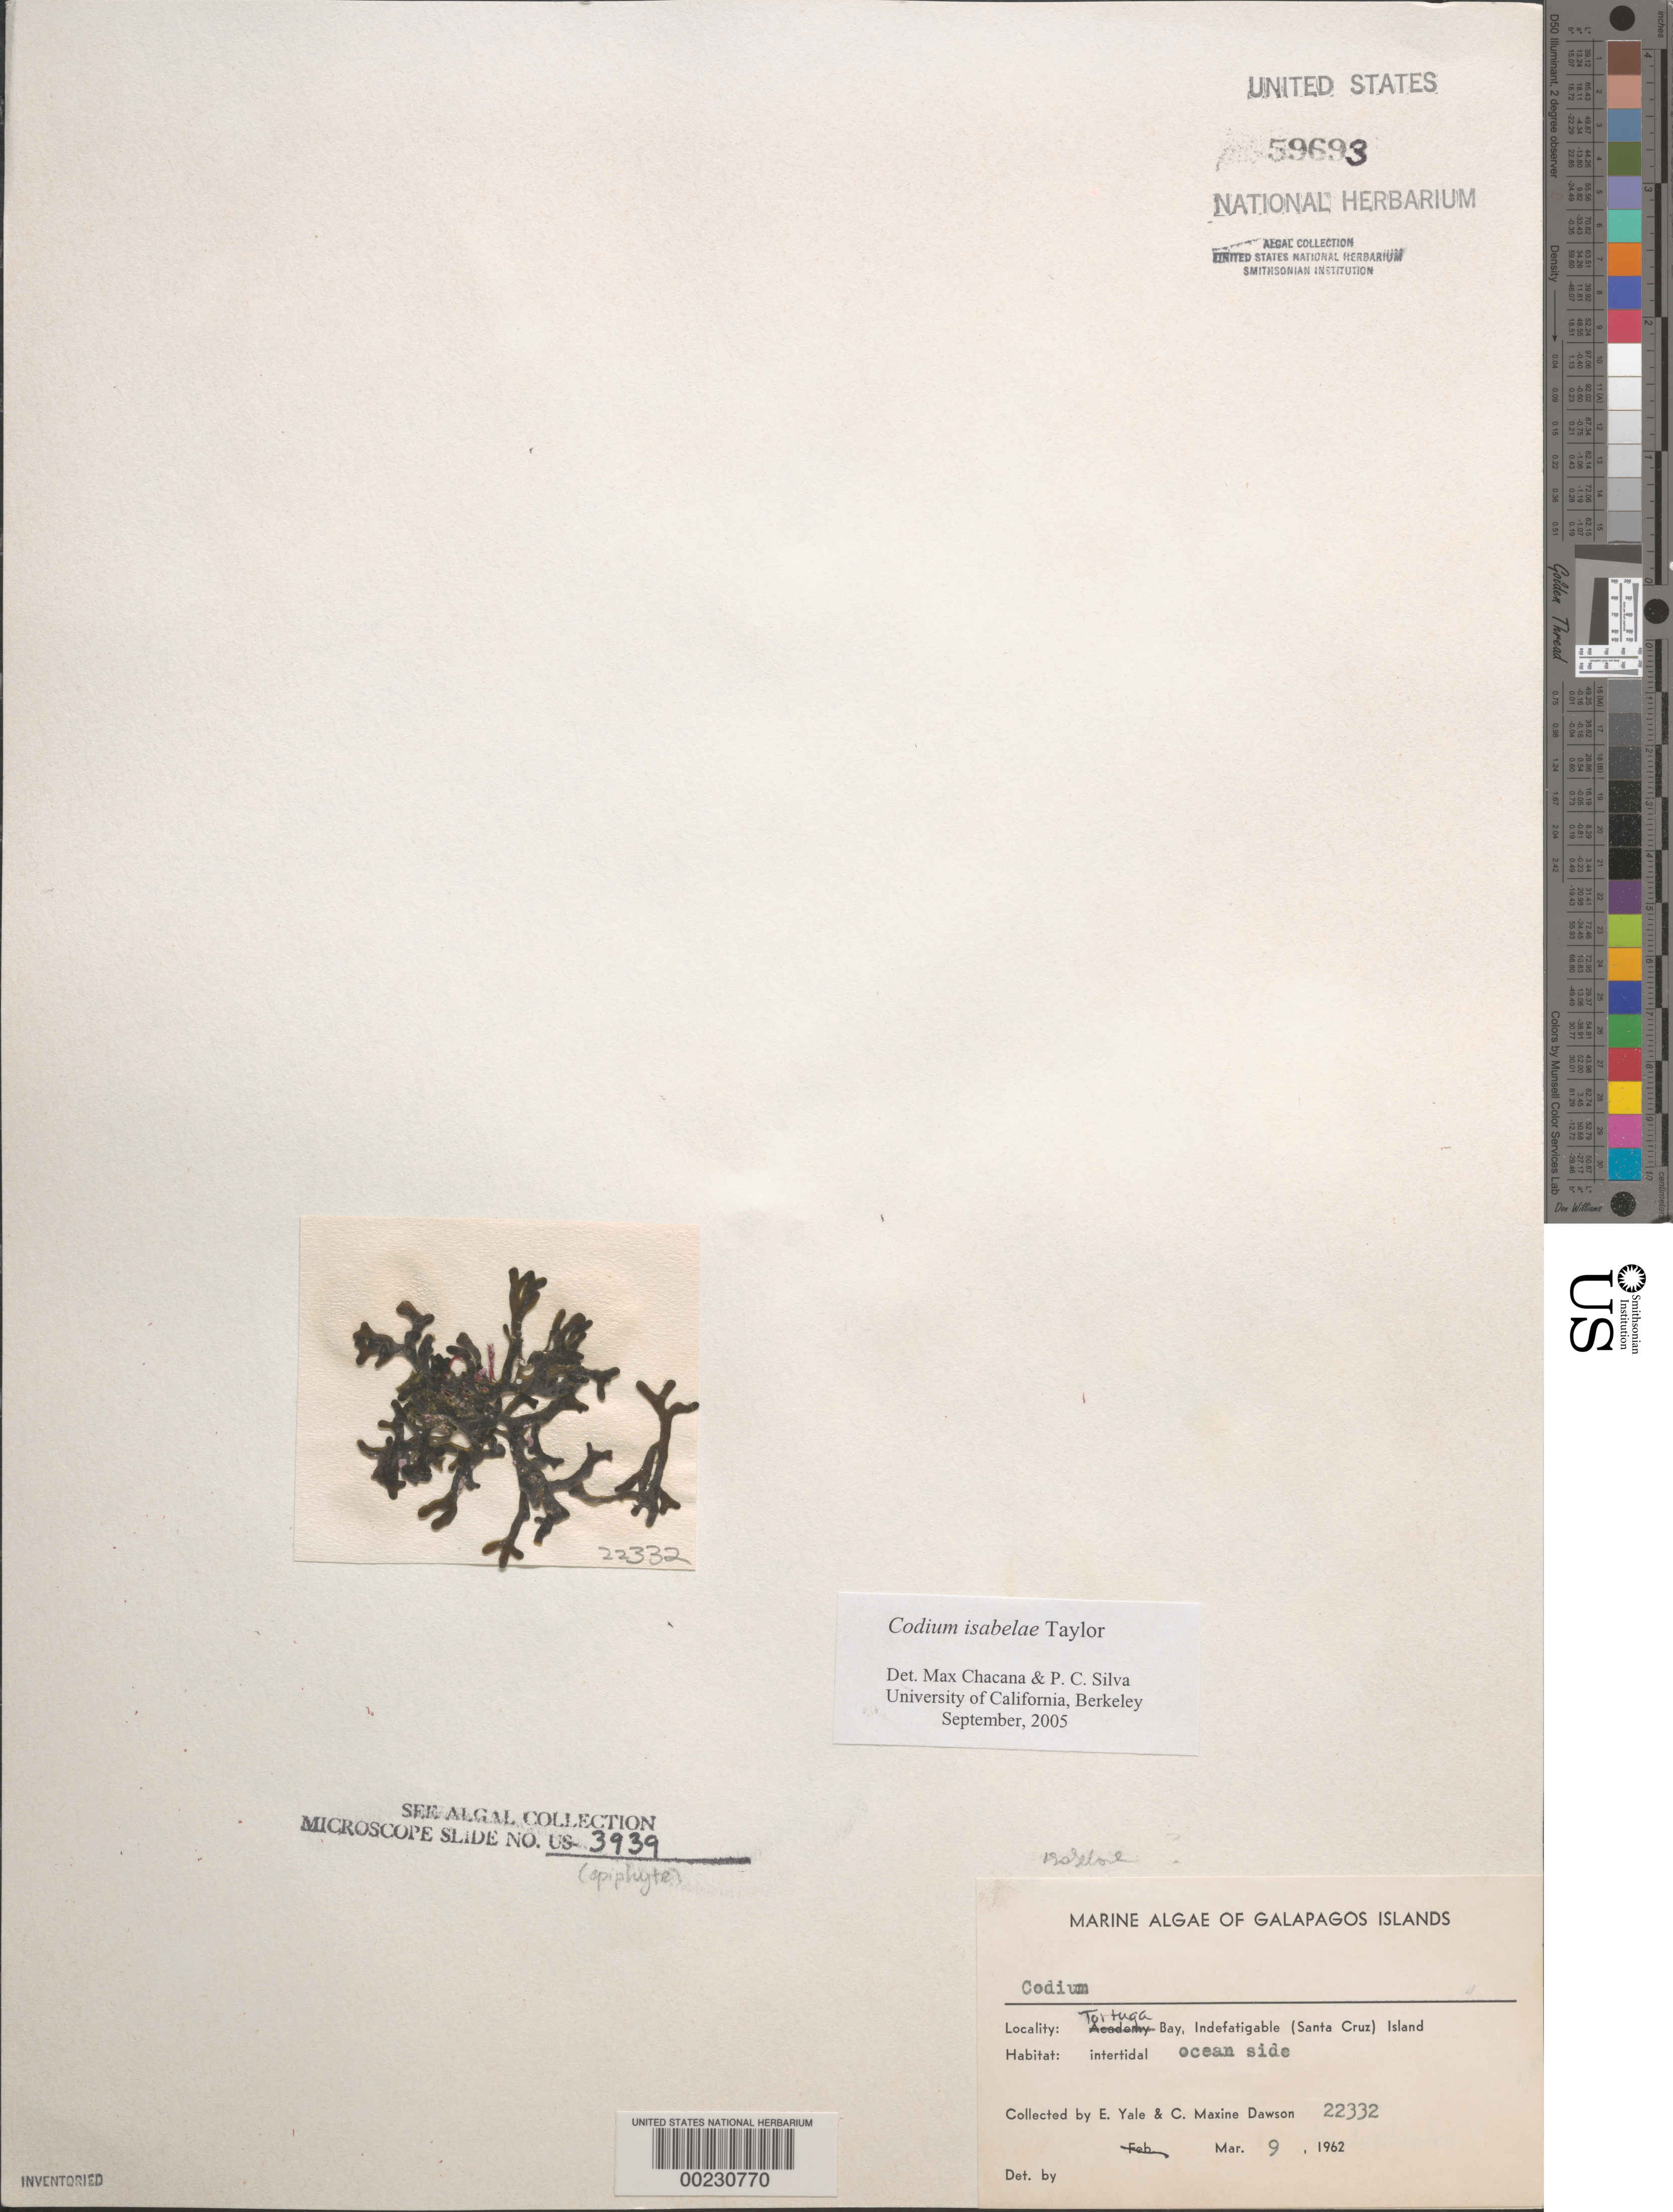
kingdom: Plantae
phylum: Chlorophyta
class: Ulvophyceae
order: Bryopsidales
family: Codiaceae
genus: Codium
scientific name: Codium isabelae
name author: W.R. Taylor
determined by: Chacana, M. E.; Silva, P. C.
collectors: E. Y. Dawson & C. M. Dawson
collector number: EYD 22332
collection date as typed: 09 Mar 1962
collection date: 1962-03-09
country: Ecuador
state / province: Colón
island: Santa Cruz [Indefatigable, Chaves]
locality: Tortuga Bay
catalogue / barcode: US 59693